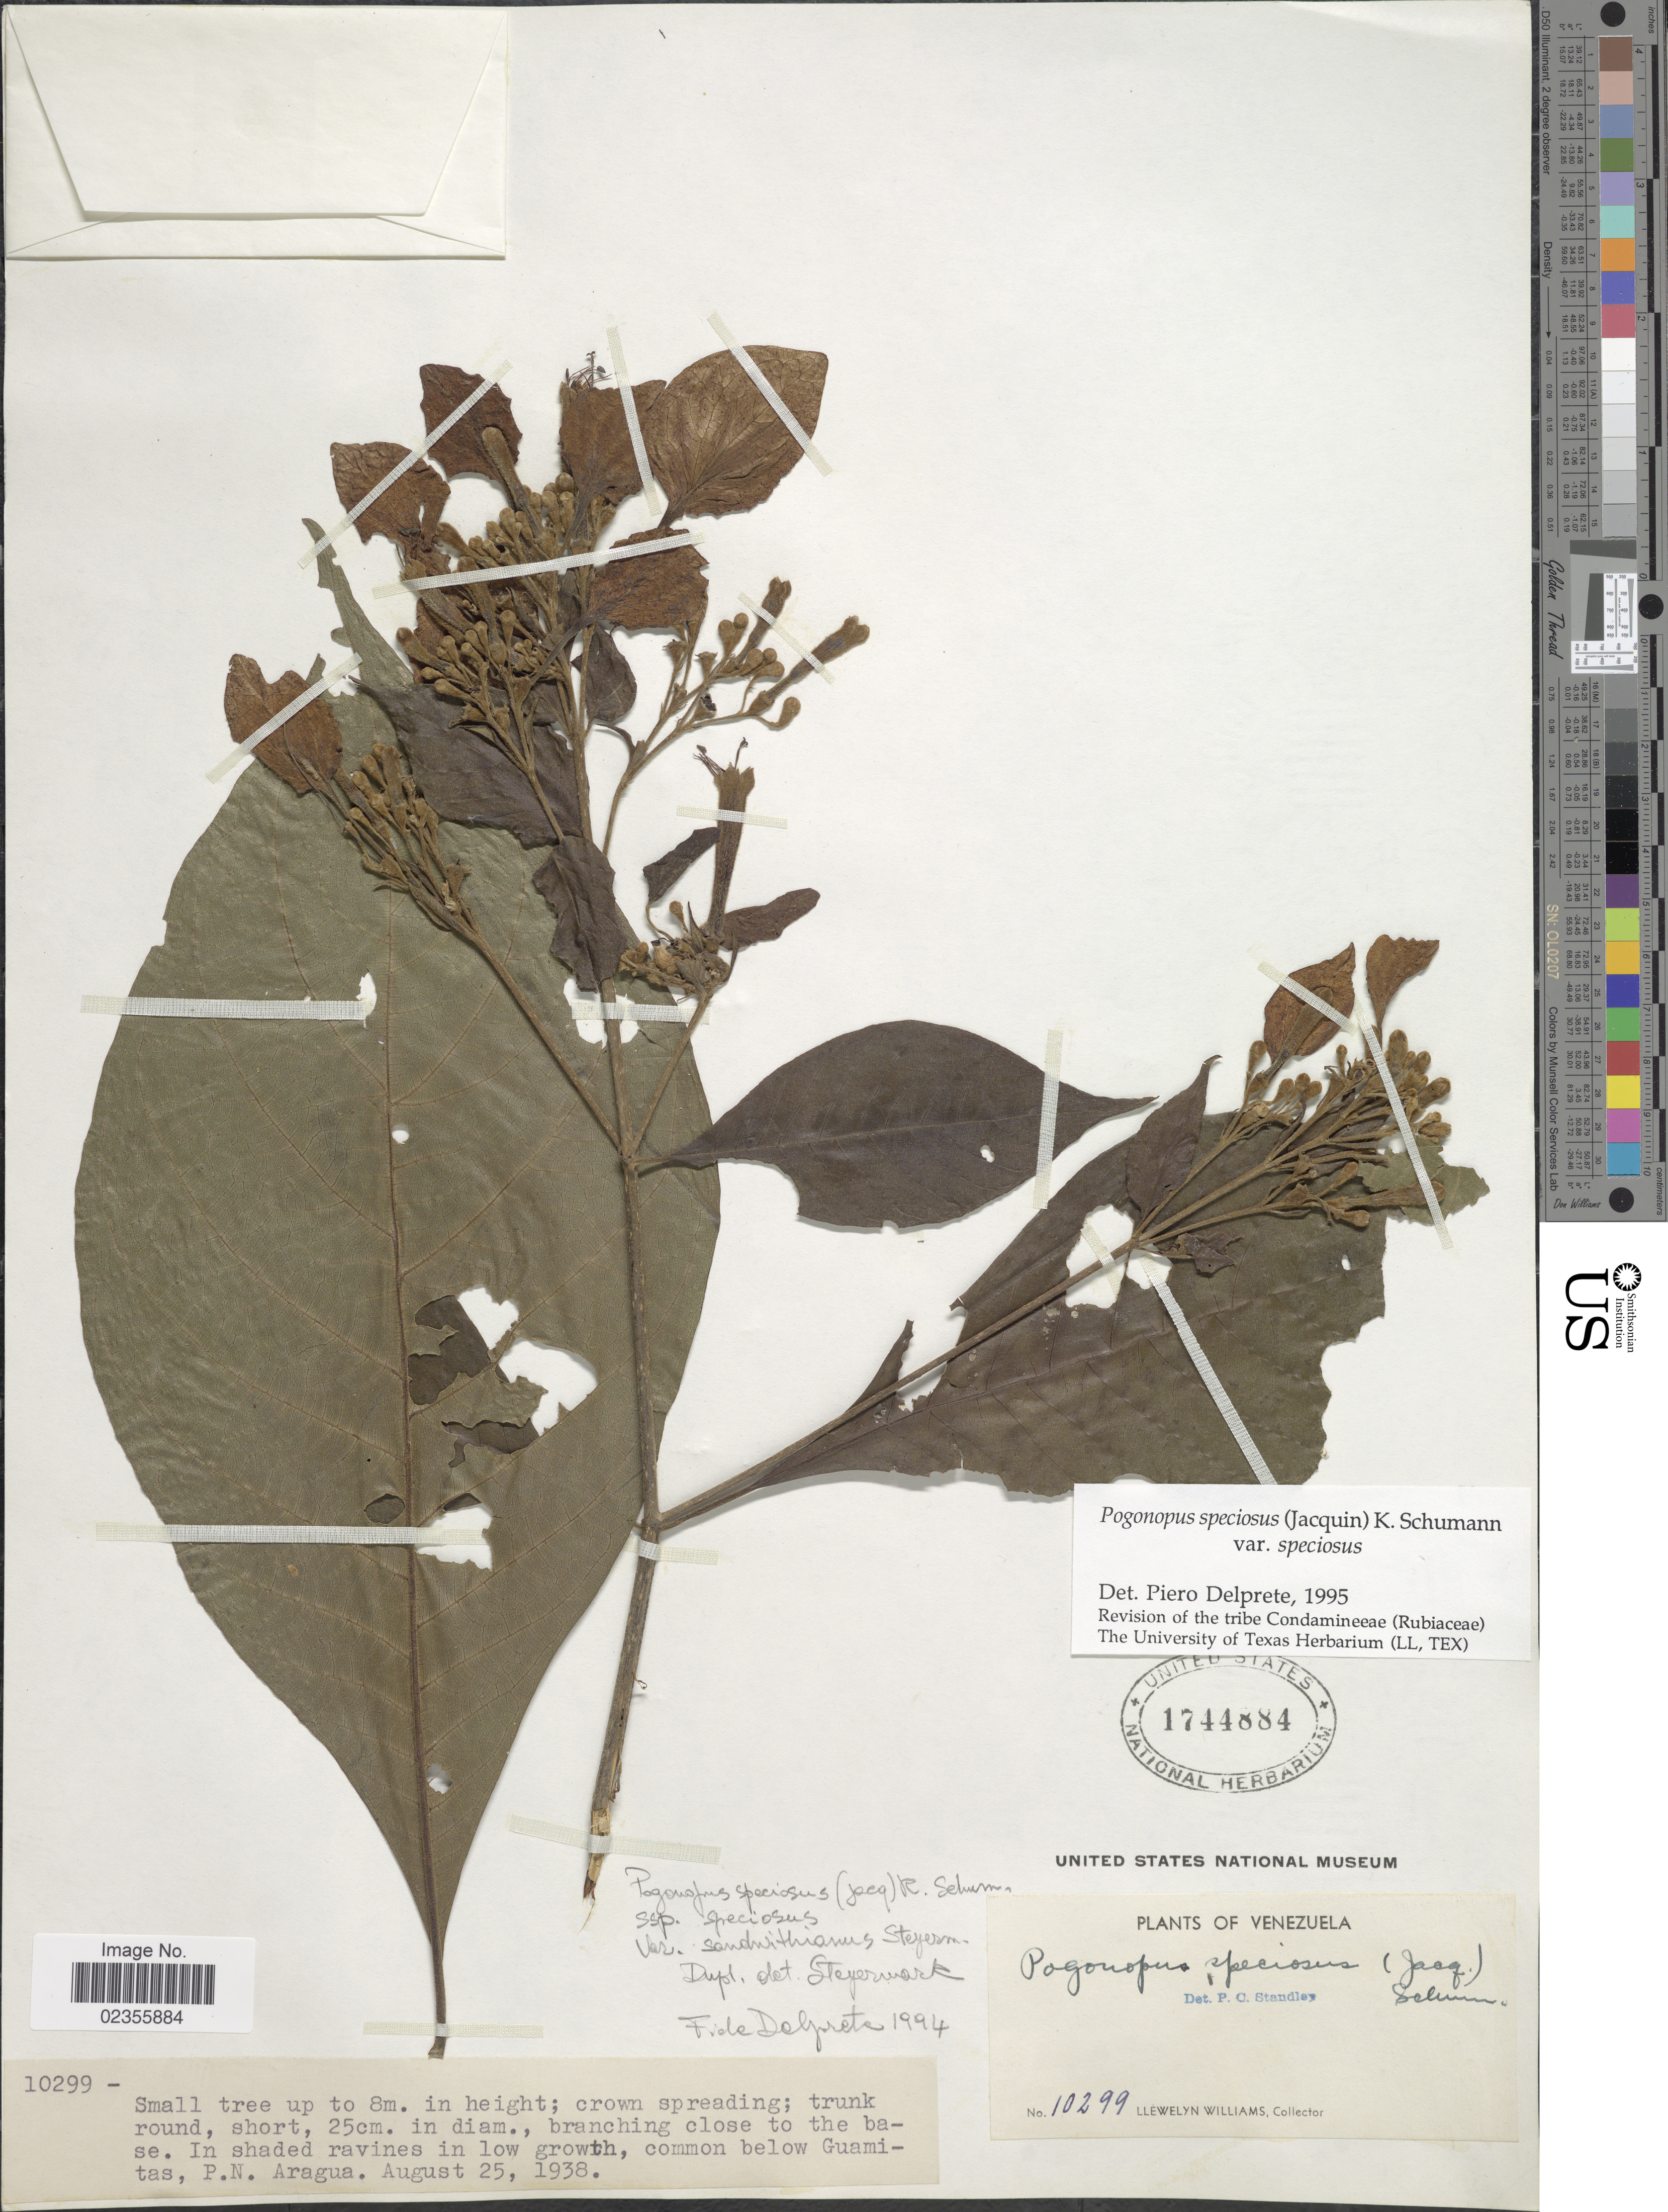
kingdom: Plantae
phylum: Tracheophyta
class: Magnoliopsida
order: Gentianales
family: Rubiaceae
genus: Pogonopus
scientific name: Pogonopus speciosus var. speciosus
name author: (Jacq.) K. Schum.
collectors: Ll. Williams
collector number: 10299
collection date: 1938-08-25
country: Venezuela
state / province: Aragua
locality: In shaded ravines in low growth, common below Guamitas, P.N. Aragua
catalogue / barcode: US 1744884